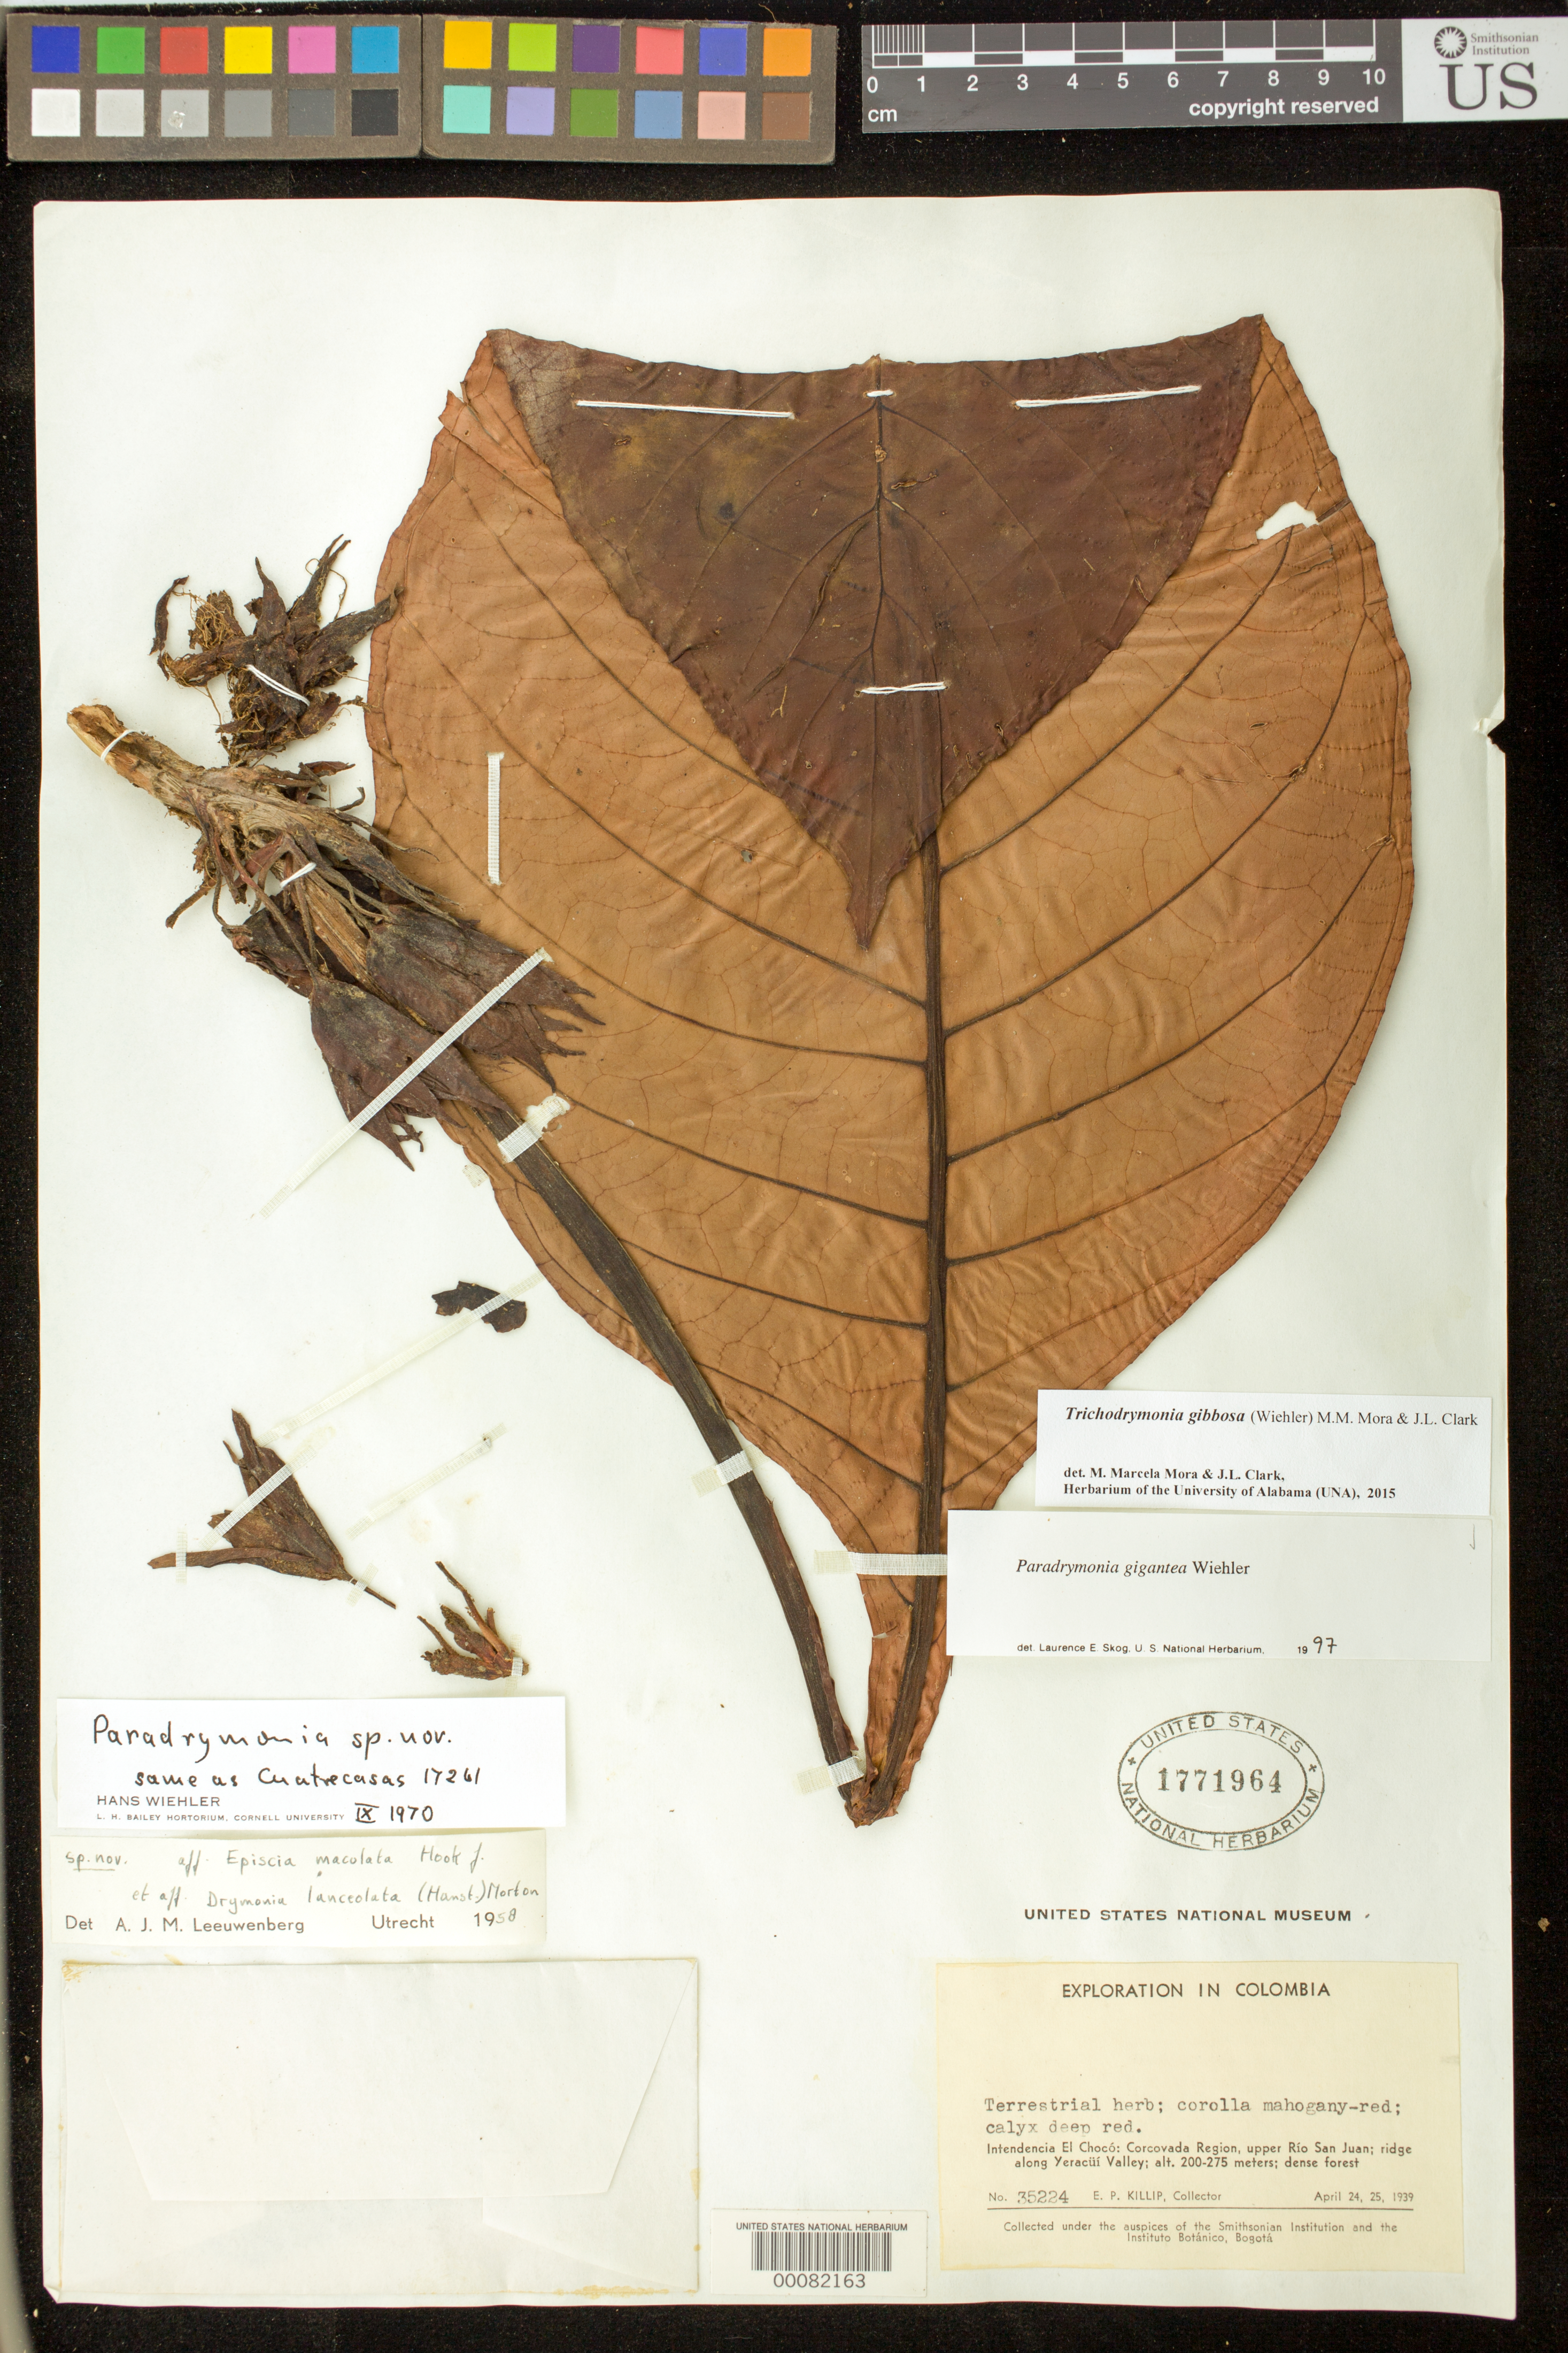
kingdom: Plantae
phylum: Tracheophyta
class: Magnoliopsida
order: Lamiales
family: Gesneriaceae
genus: Trichodrymonia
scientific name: Trichodrymonia gibbosa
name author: (Wiehler) M.M. Mora & J.L. Clark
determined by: Mora, M. M.; Clark, J. L.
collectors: E. P. Killip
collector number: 35224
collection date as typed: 24-25 Apr 1939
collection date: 1939-04-24/1939-04-25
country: Colombia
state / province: Chocó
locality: Corcovada Region, upper Río San Juan; ridge along Yeracúí Valley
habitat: Dense forest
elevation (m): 200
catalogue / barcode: US 1771964